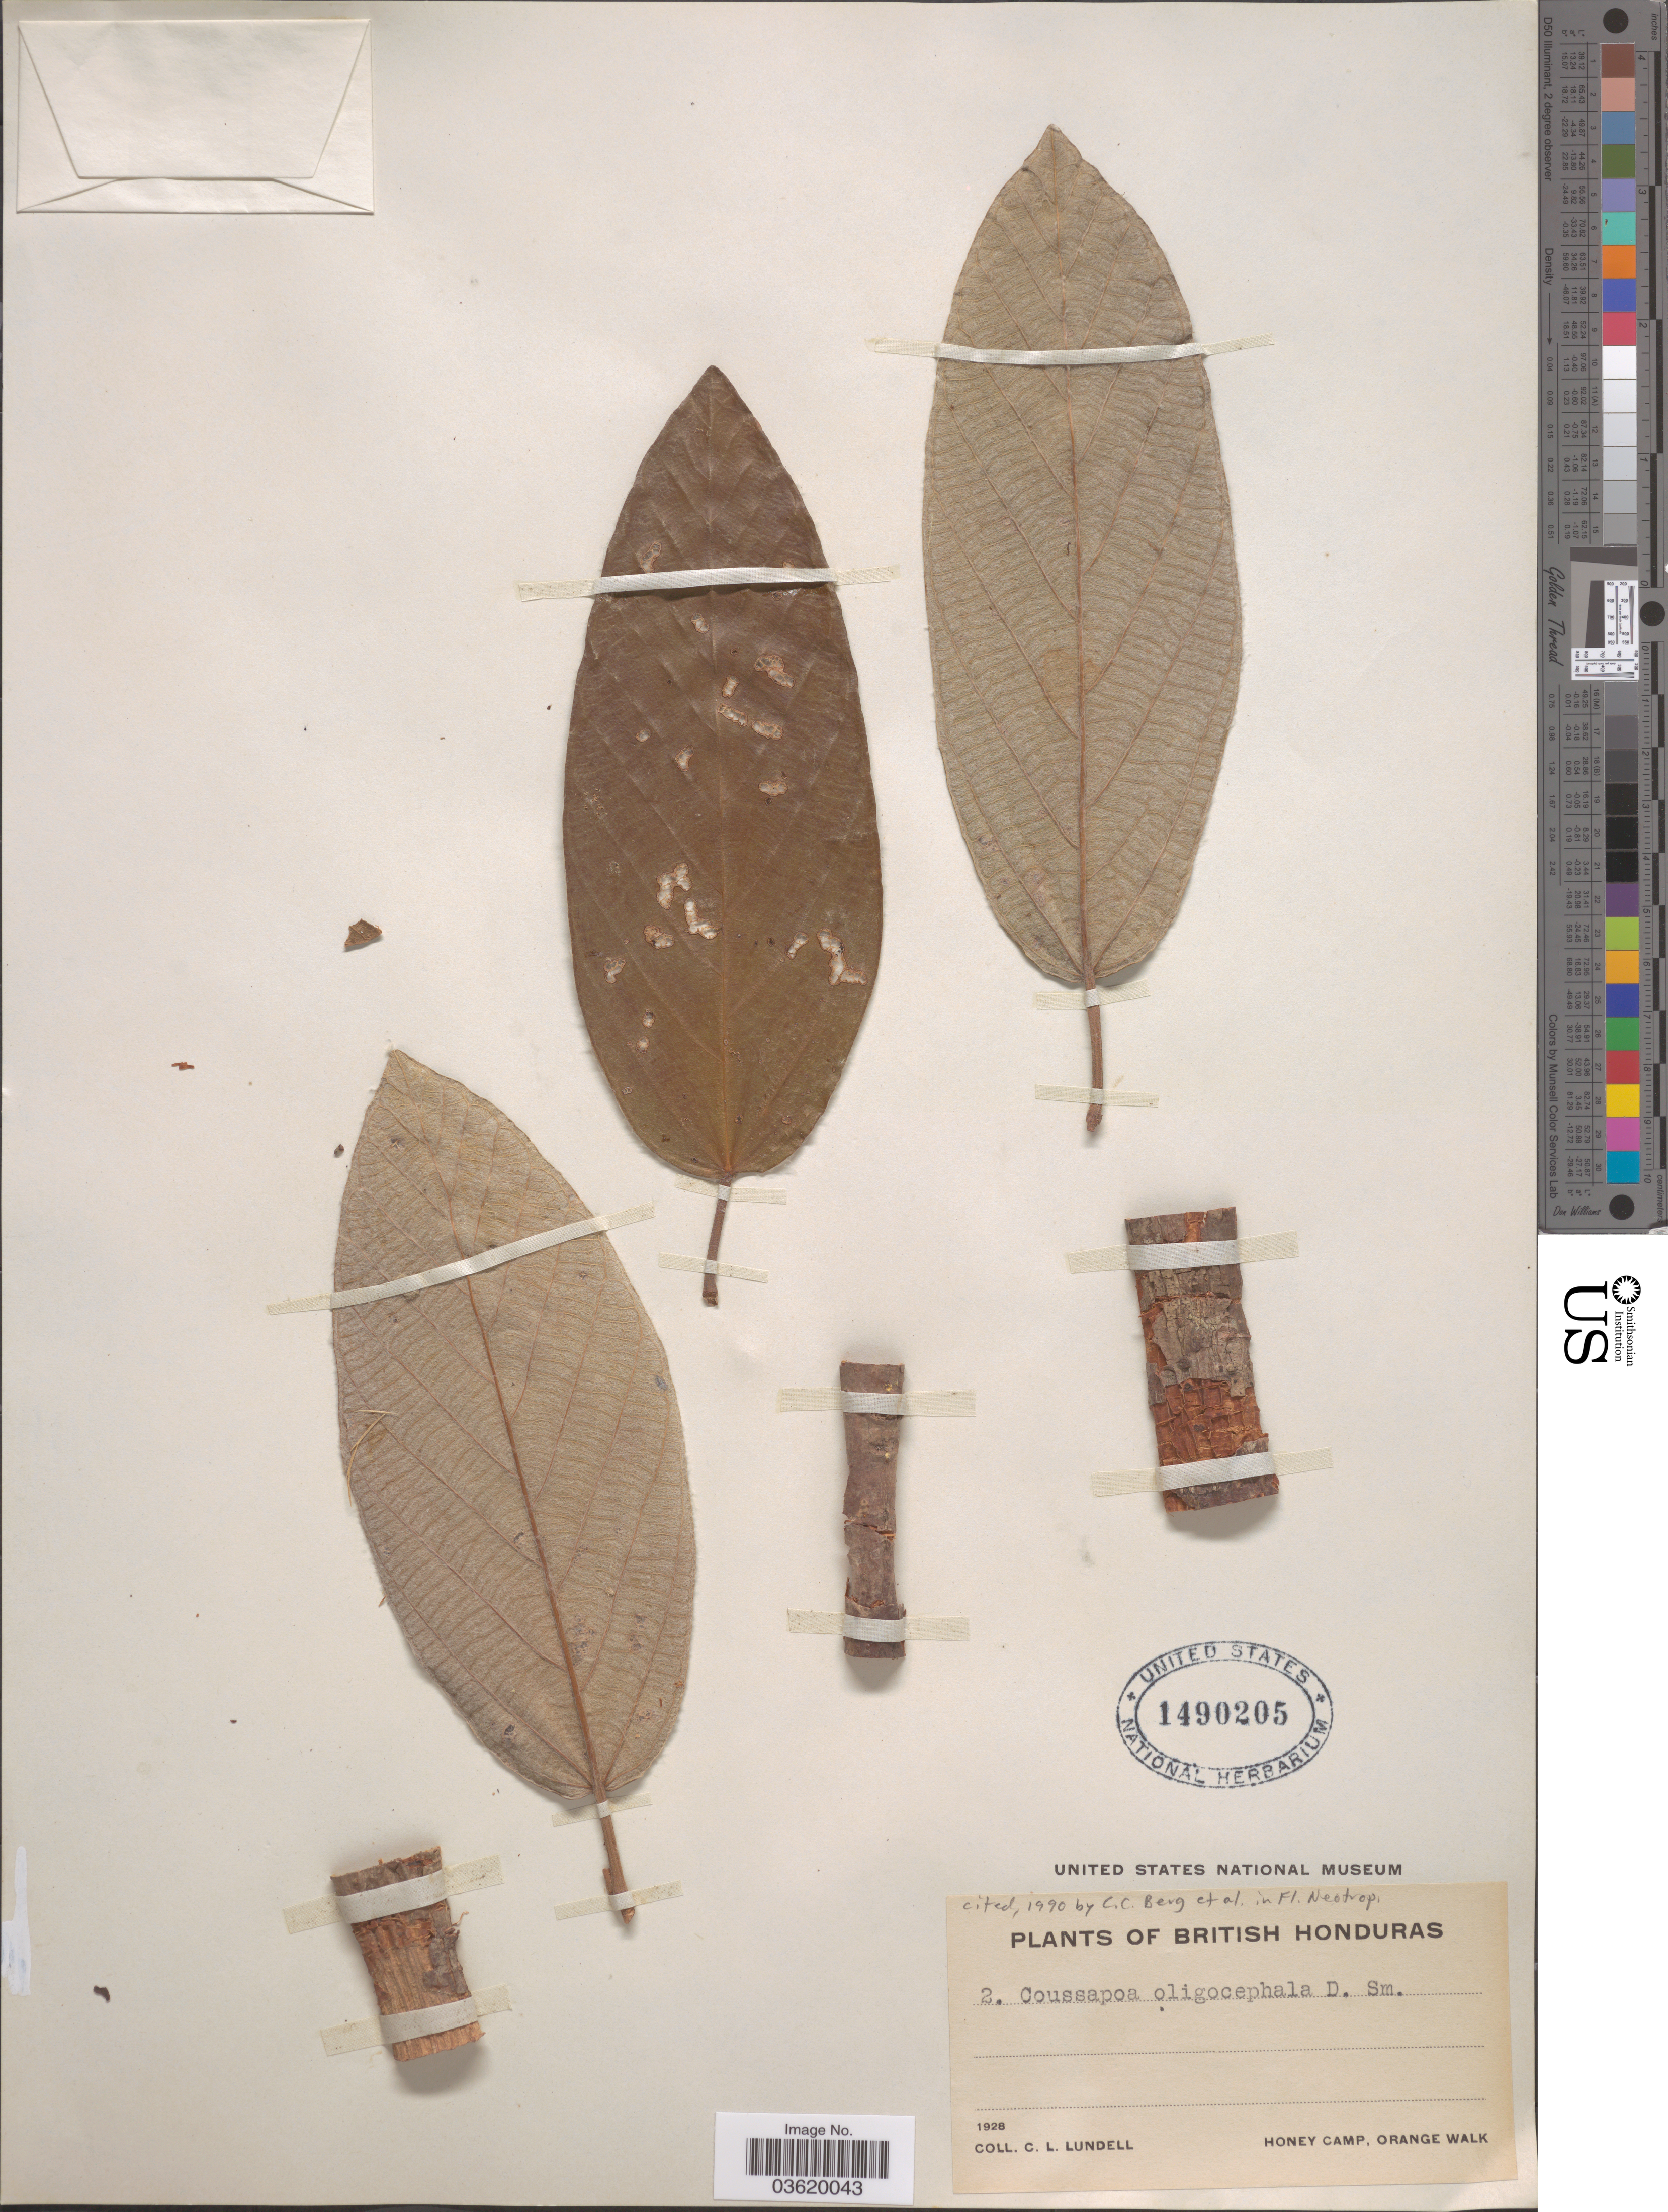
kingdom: Plantae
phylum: Tracheophyta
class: Magnoliopsida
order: Rosales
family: Urticaceae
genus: Coussapoa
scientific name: Coussapoa oligocephala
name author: Donn. Sm.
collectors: C. L. Lundell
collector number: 2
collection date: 1928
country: Belize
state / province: Orange Walk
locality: British Honduras. Honey Camp.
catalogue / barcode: US 1490205